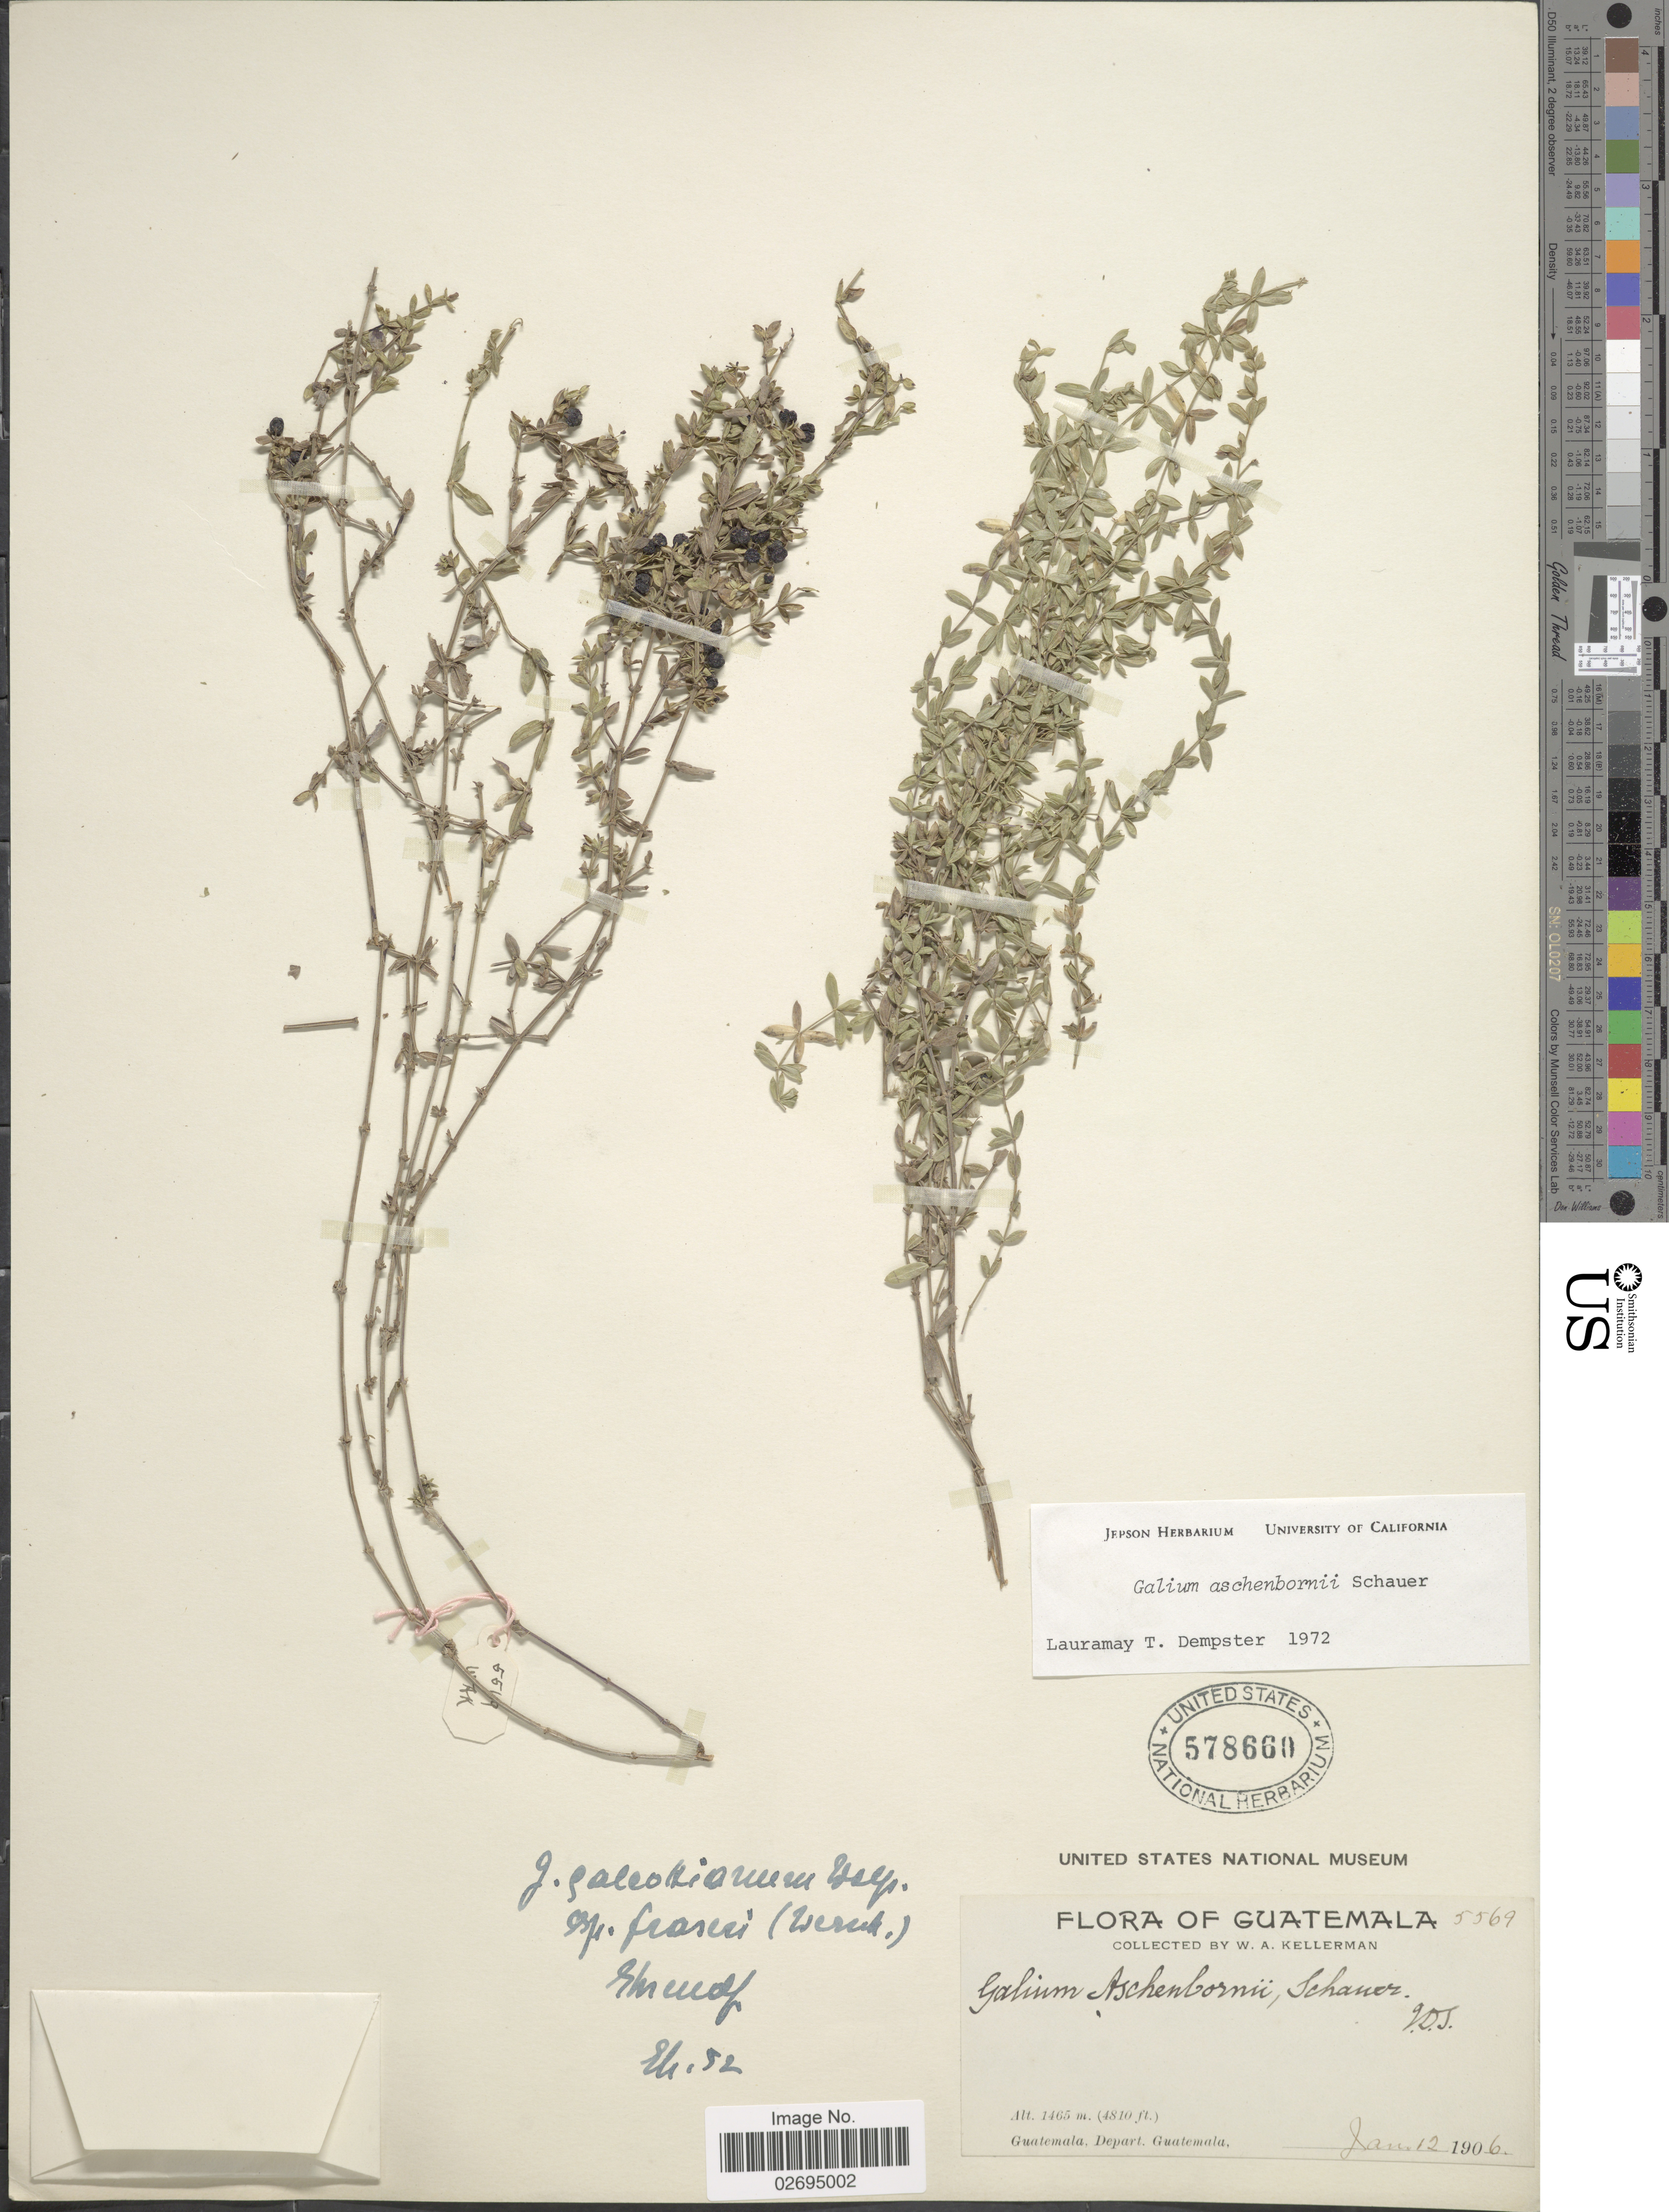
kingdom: Plantae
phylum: Tracheophyta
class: Magnoliopsida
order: Gentianales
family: Rubiaceae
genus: Galium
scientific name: Galium aschenbornii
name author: Schauer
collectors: W. Kellerman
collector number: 5569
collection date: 1906-01-12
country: Guatemala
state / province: Guatemala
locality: Depart. Guatemala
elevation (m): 1465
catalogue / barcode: US 578660